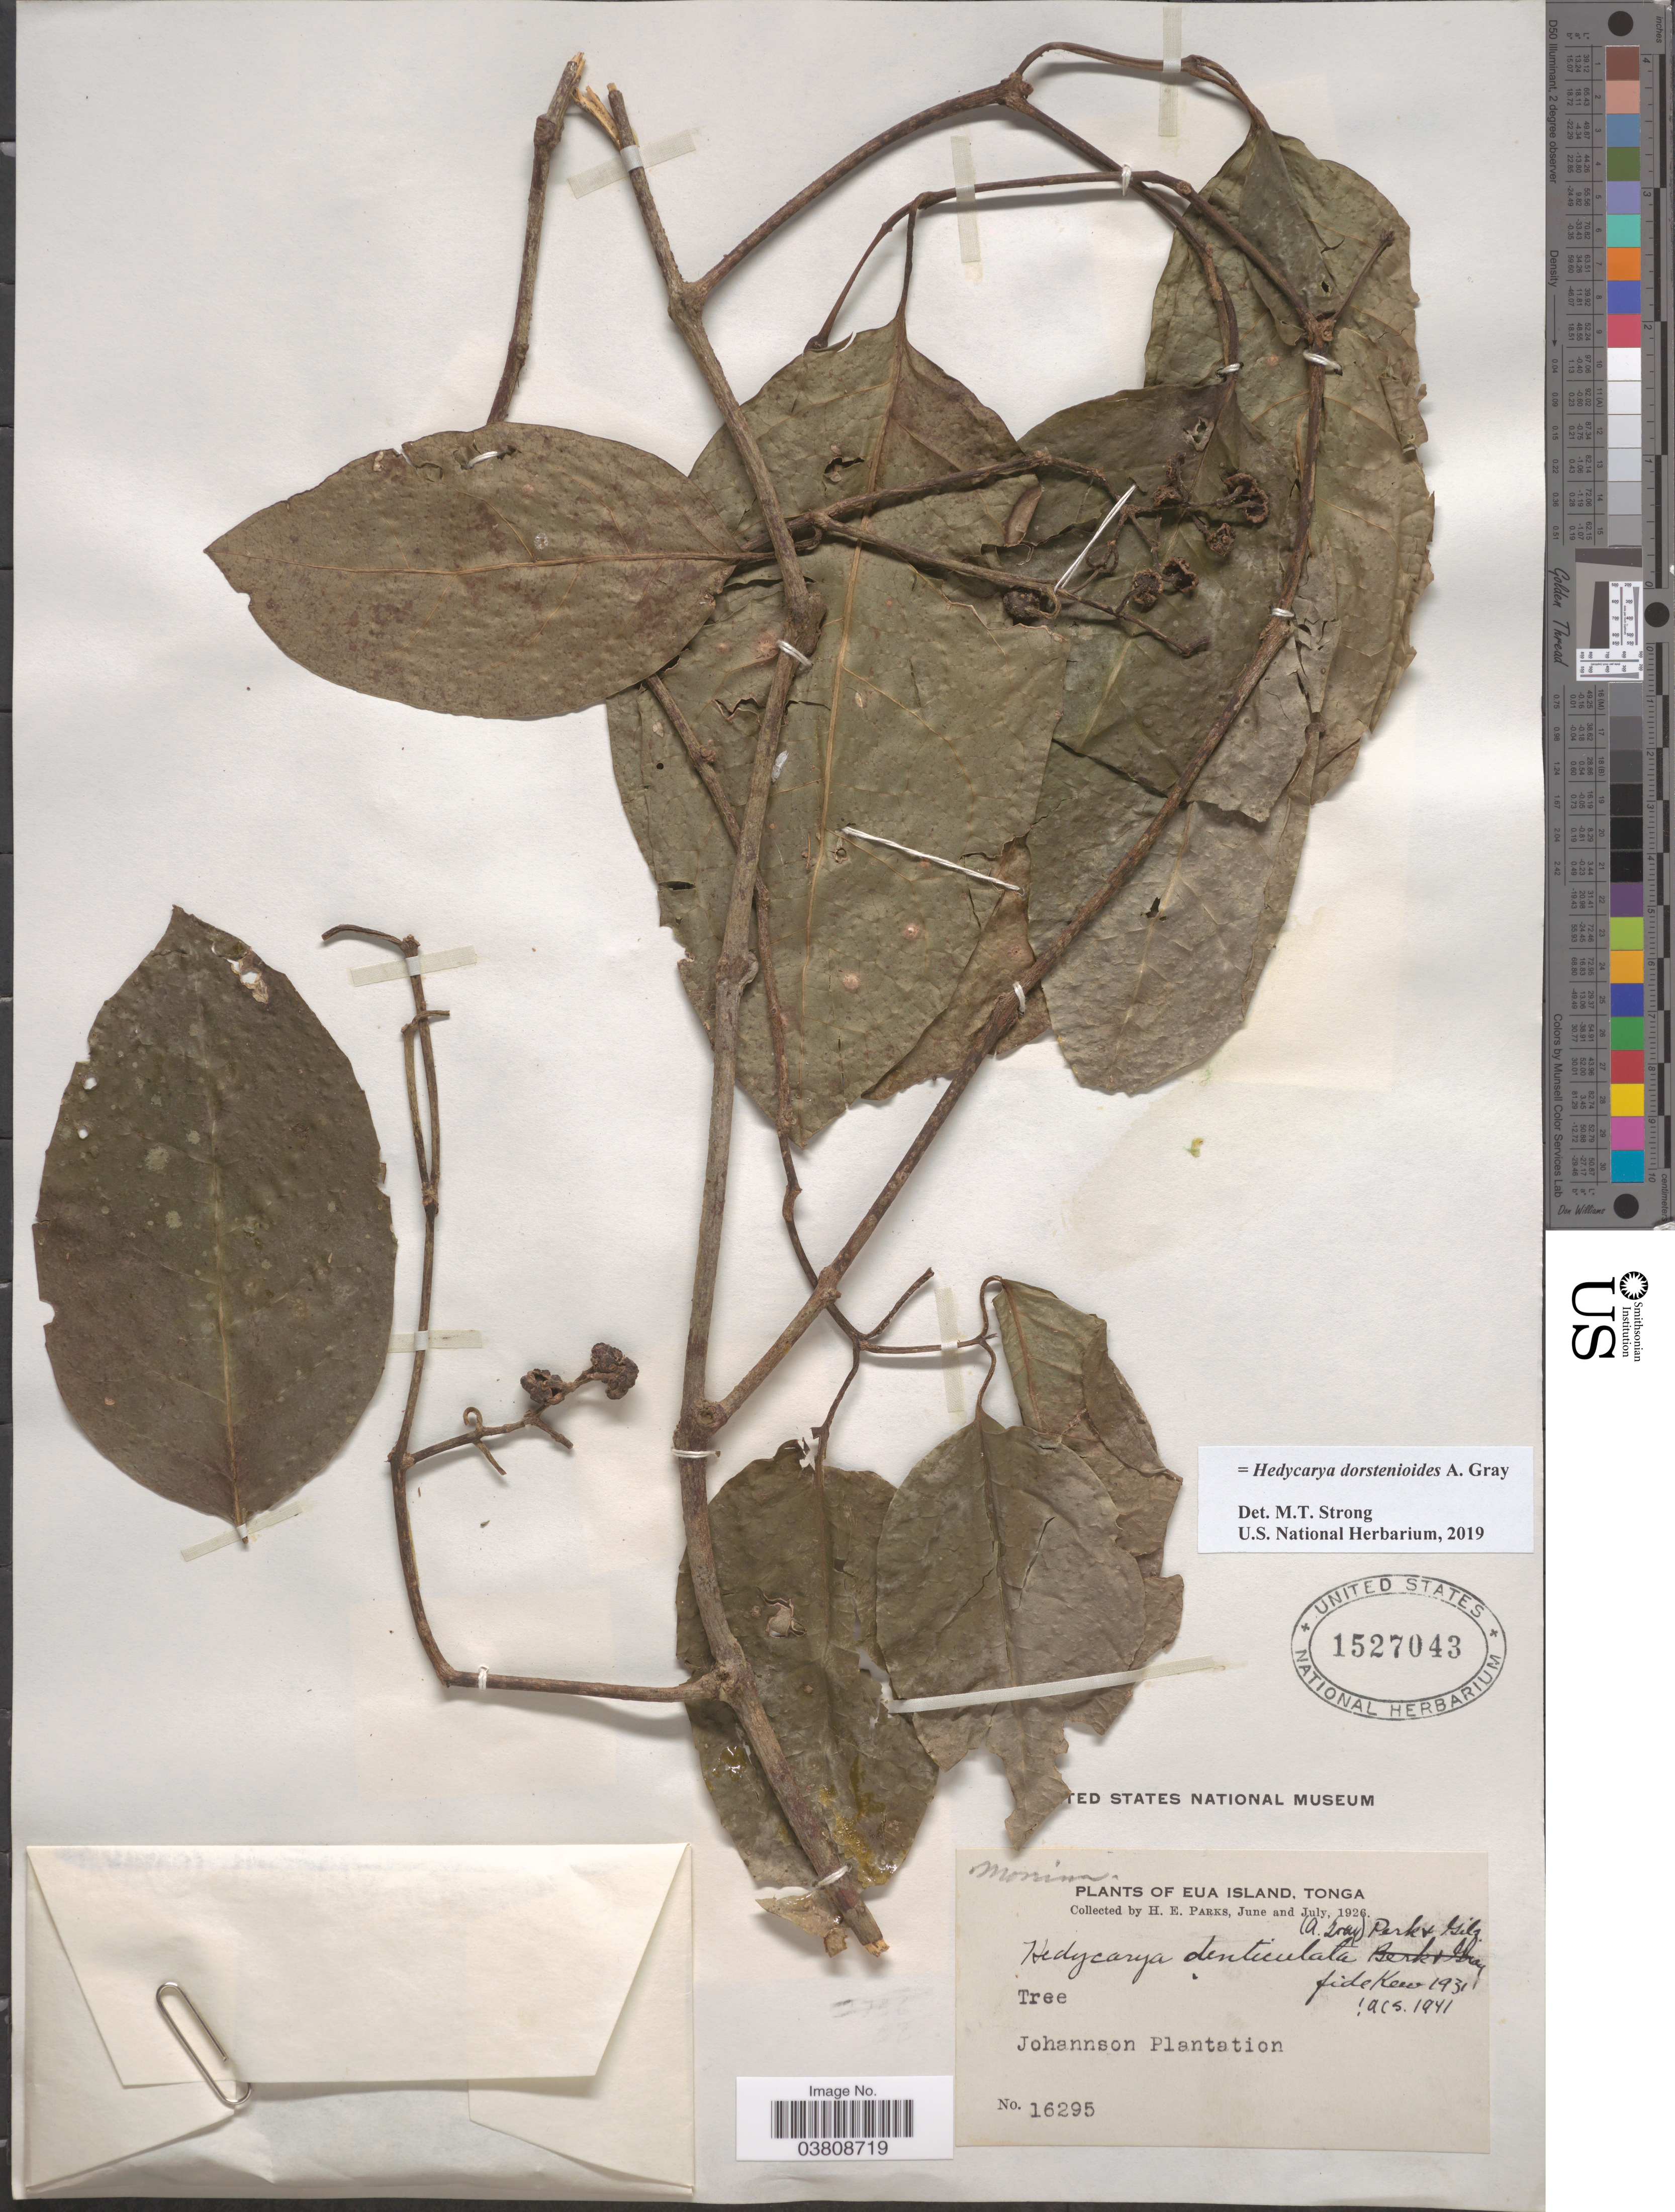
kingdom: Plantae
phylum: Tracheophyta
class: Magnoliopsida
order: Laurales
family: Monimiaceae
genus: Hedycarya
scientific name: Hedycarya dorstenioides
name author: A. Gray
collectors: H. E. Parks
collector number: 16295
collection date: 1926-06/1926-07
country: Tonga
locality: Eua Island. Johannson Platation.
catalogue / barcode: US 1527043